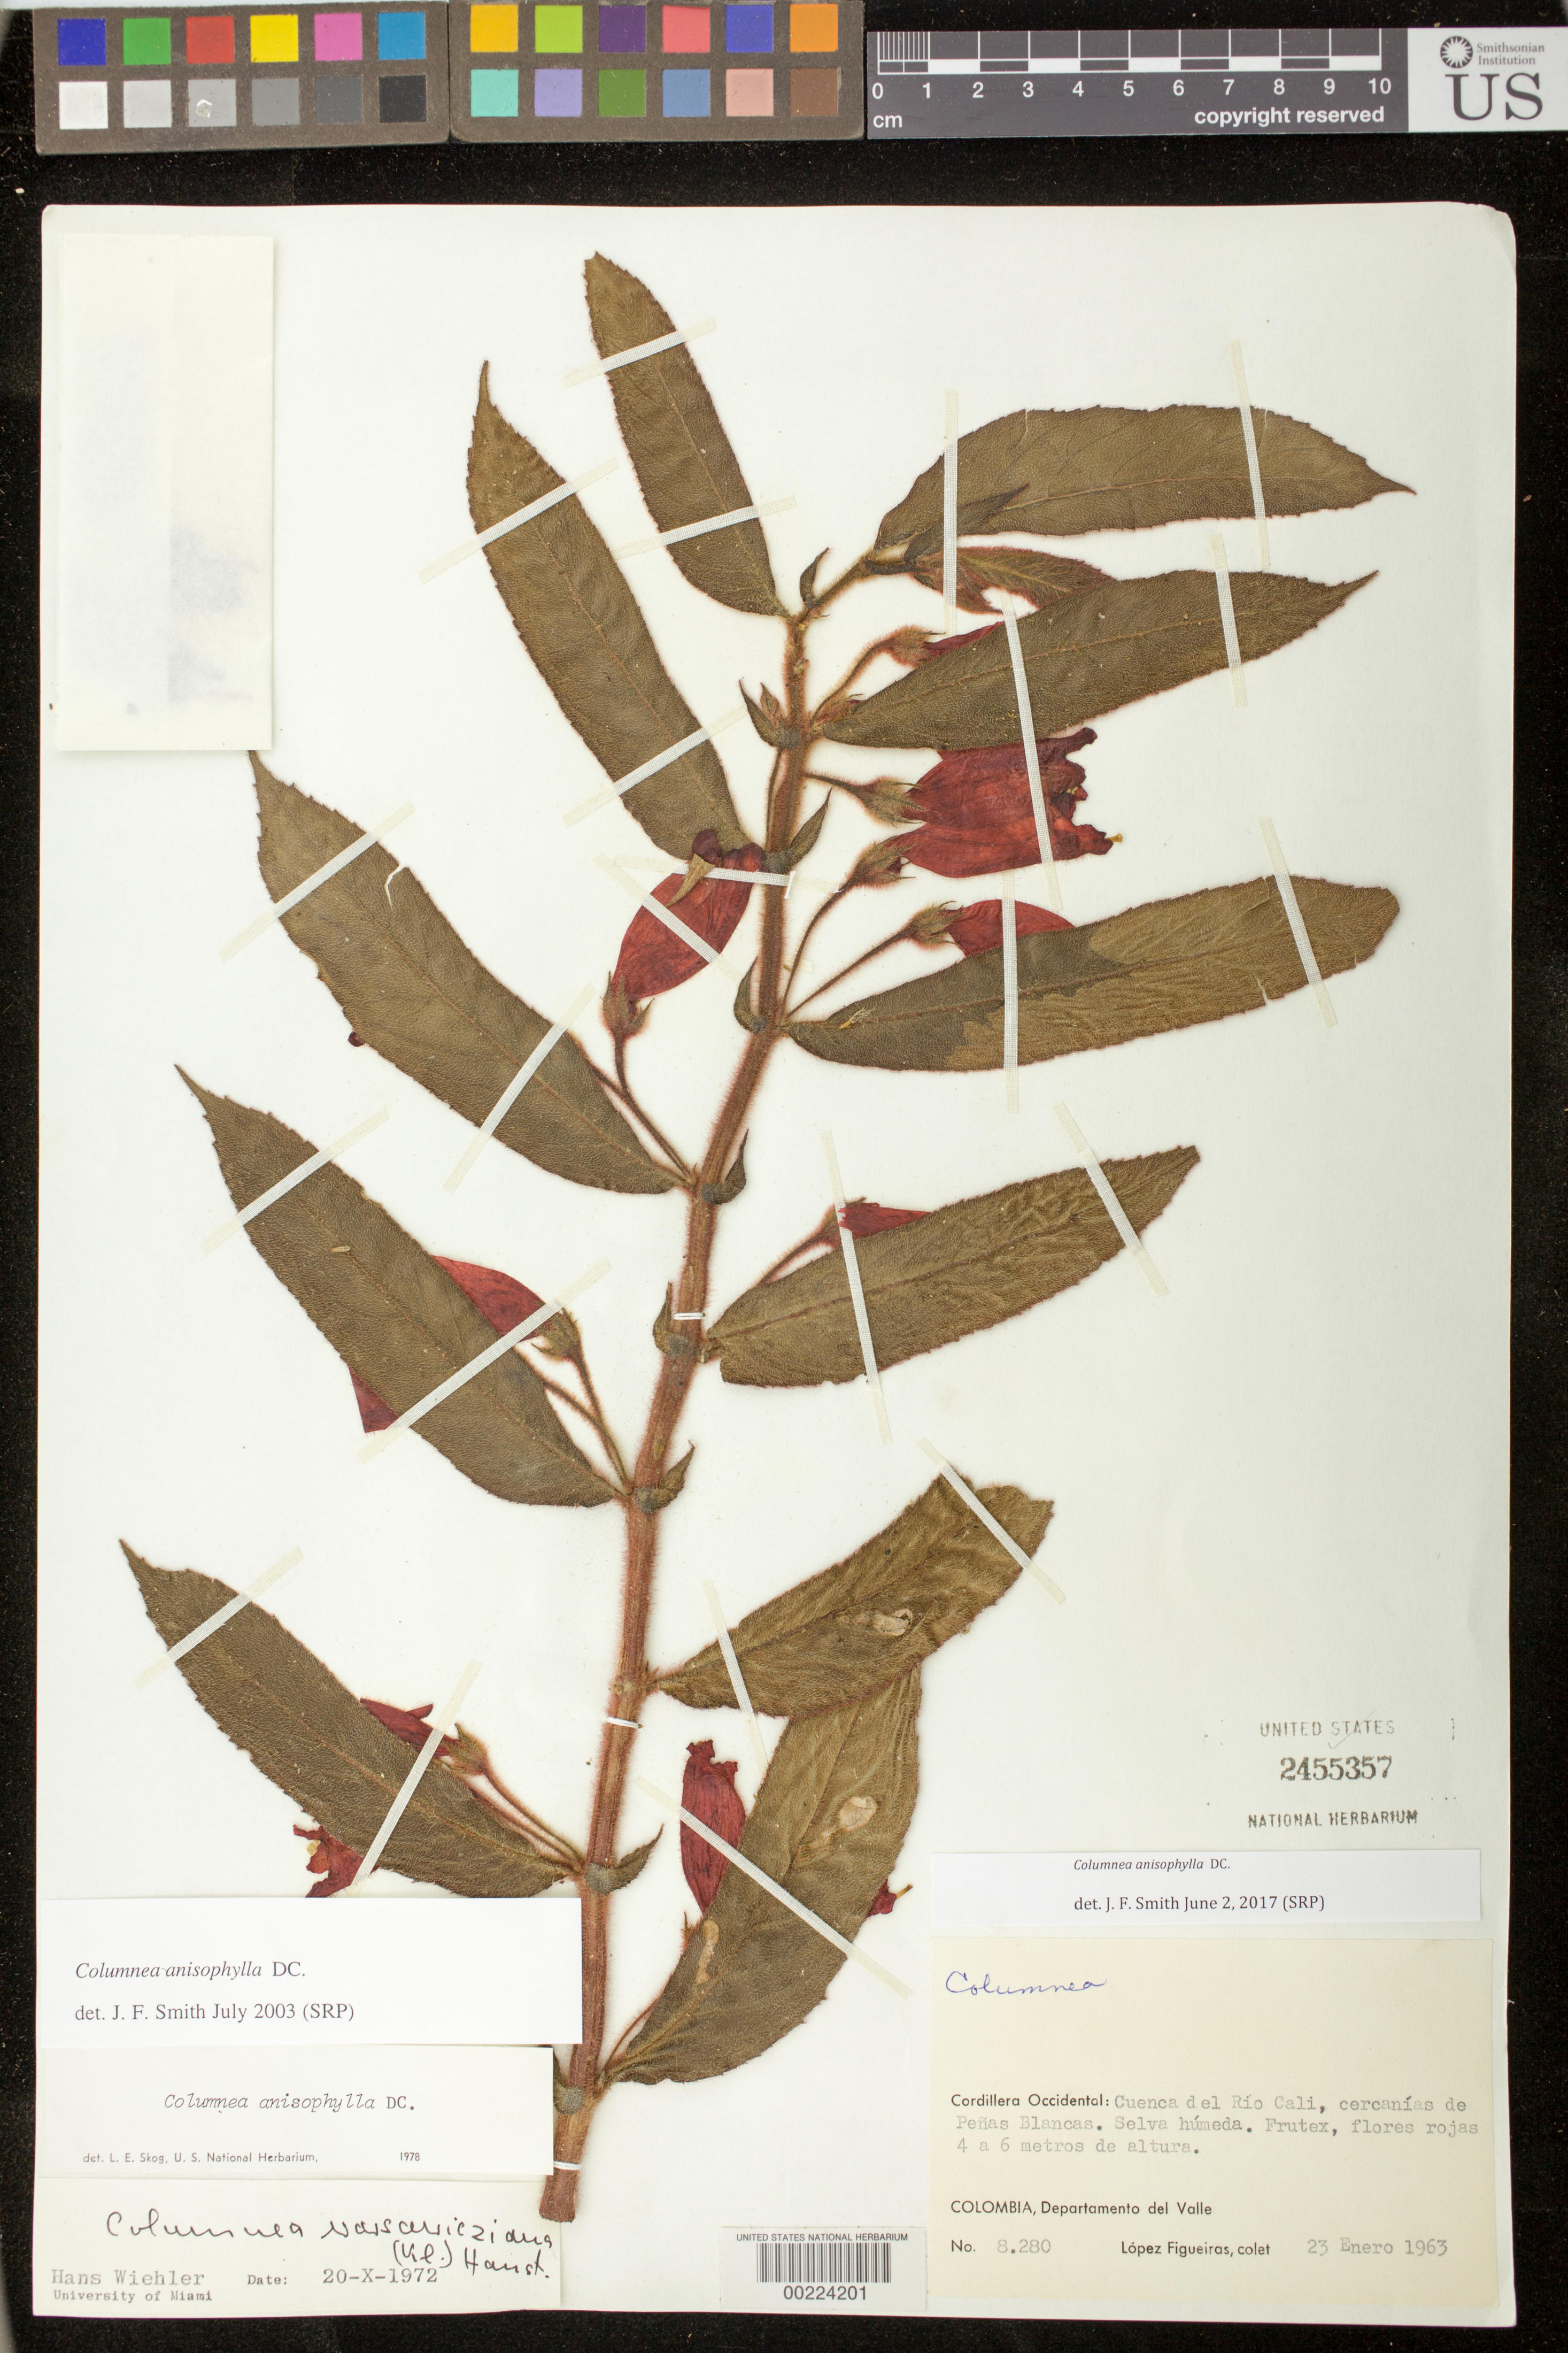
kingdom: Plantae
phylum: Tracheophyta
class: Magnoliopsida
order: Lamiales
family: Gesneriaceae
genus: Columnea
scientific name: Columnea anisophylla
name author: DC.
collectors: M. López Figueiras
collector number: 8280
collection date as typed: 23 Jan 1963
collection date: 1963-01-23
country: Colombia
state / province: Valle del Cauca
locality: Cordillera Occidental, cuenca del Río Cali, cercanias de Peñas Blancas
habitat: Humid forest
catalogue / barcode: US 2455357